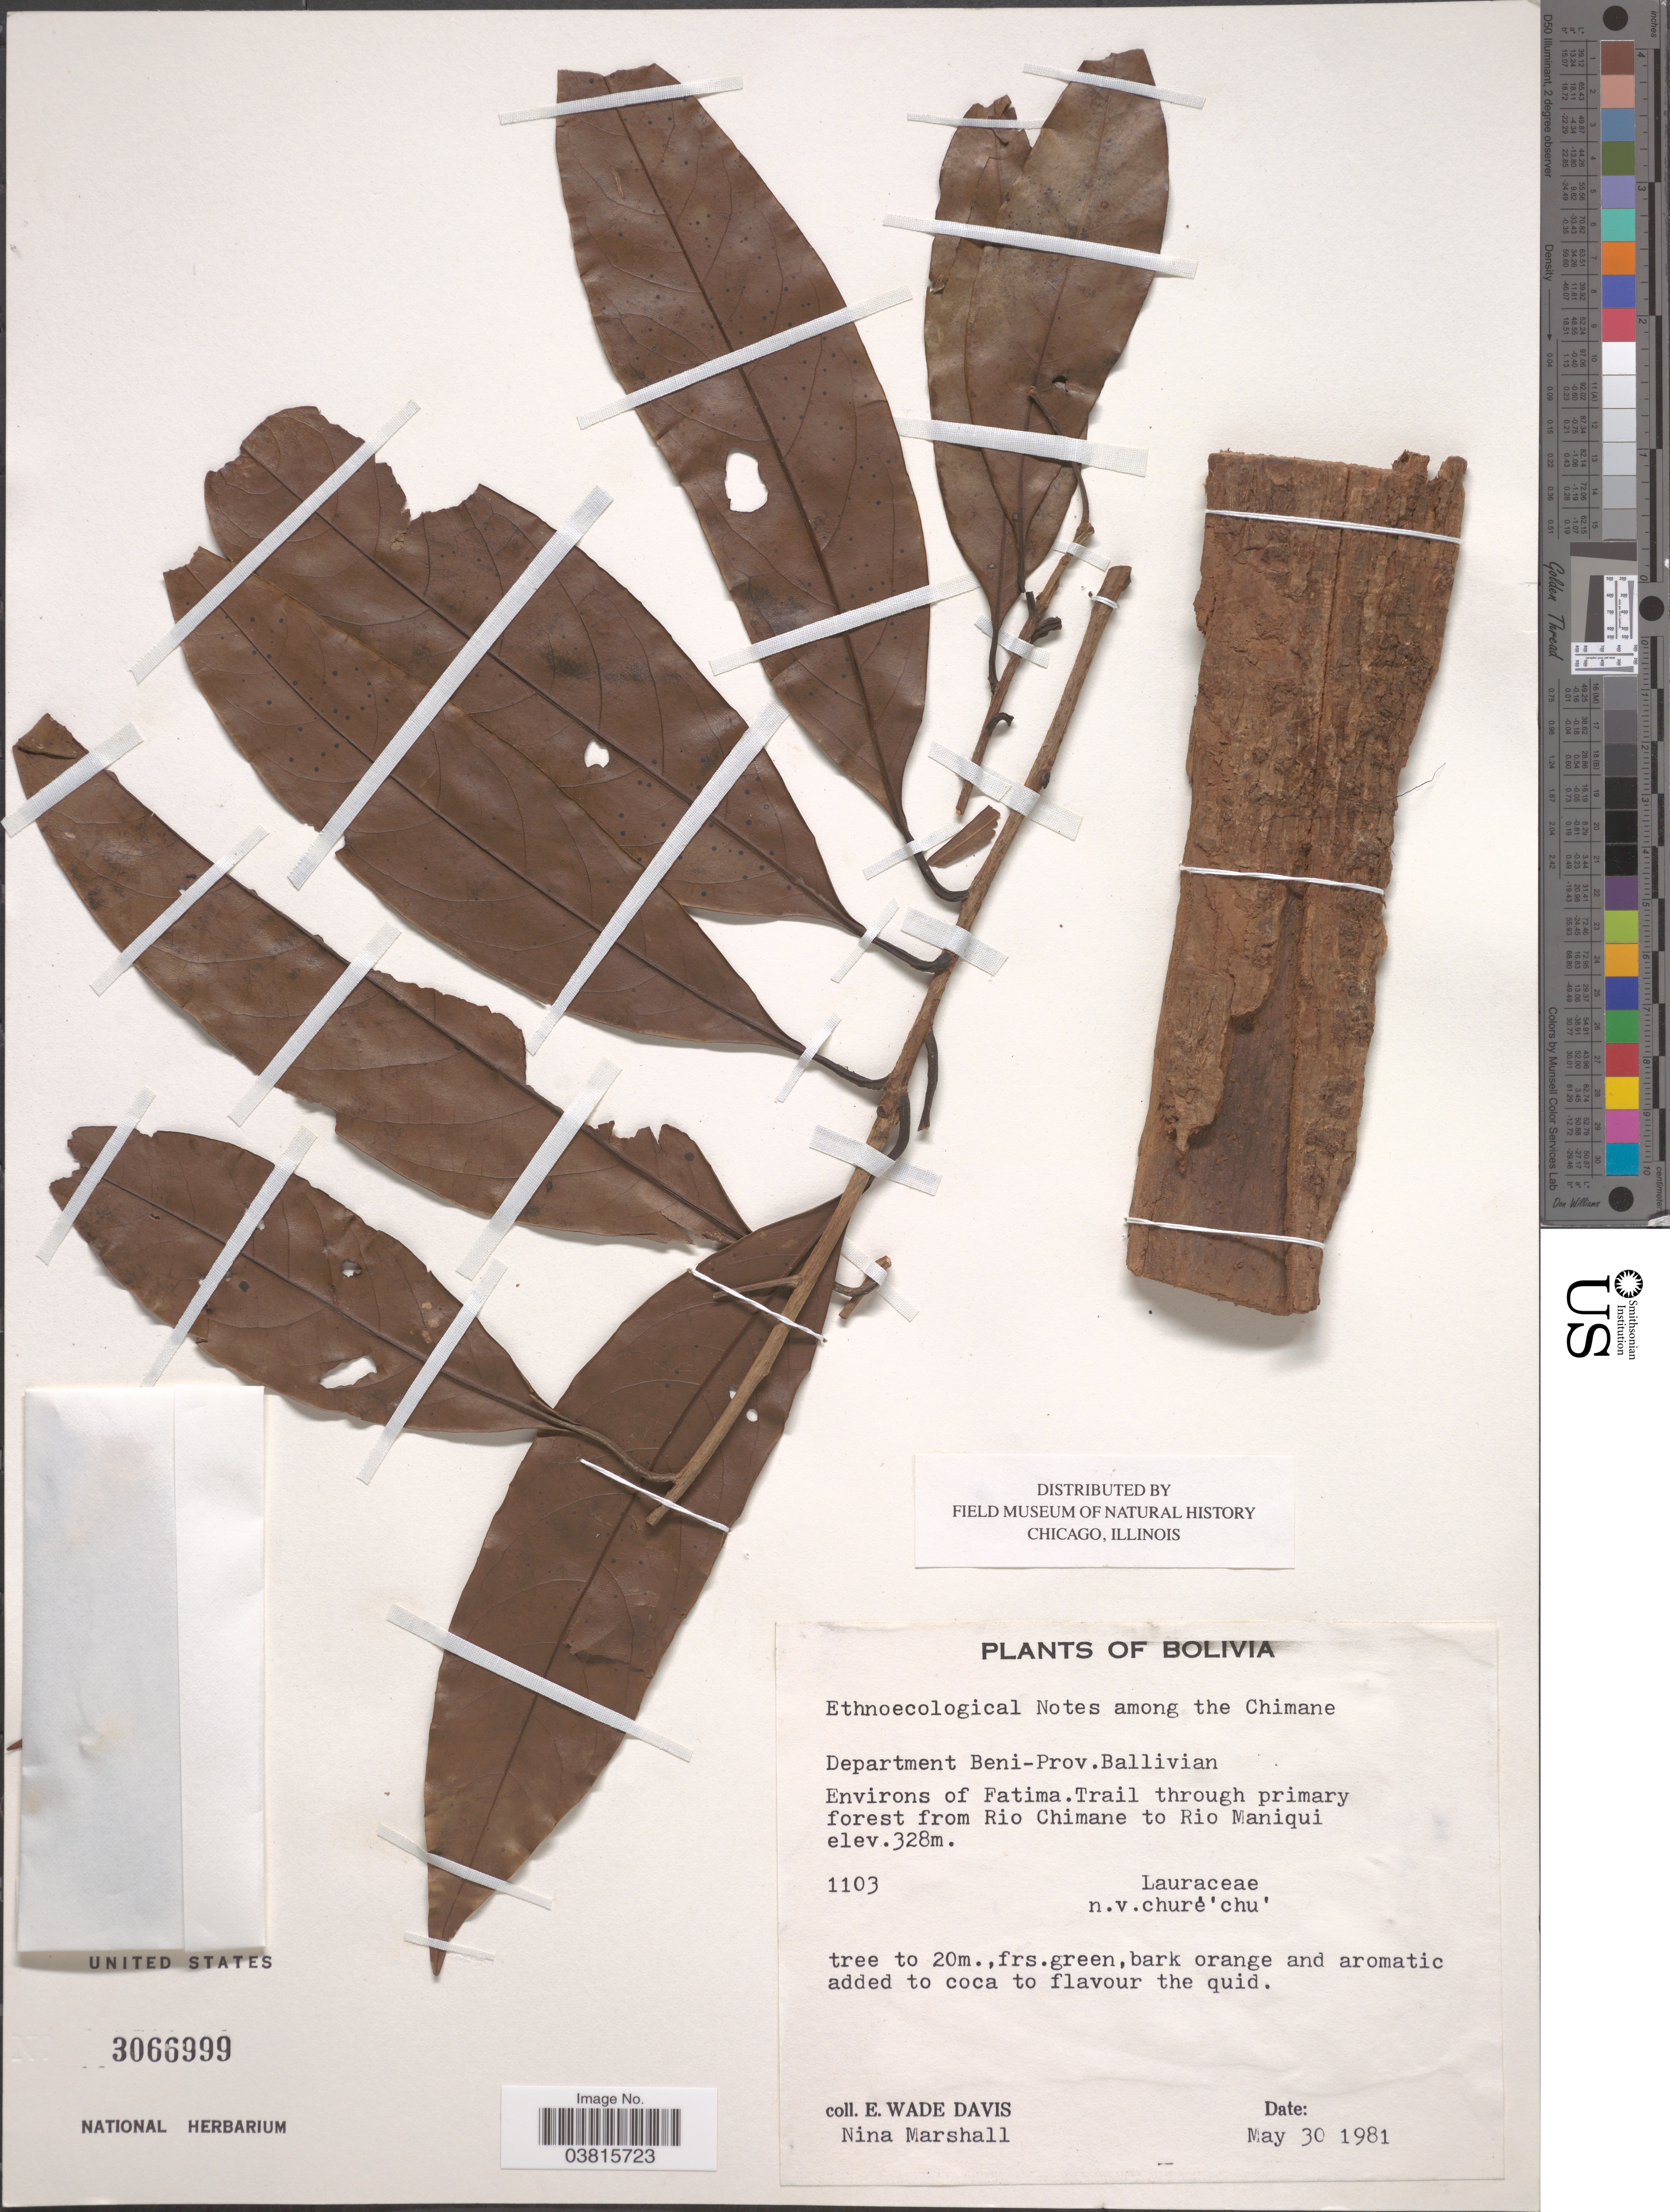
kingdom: Plantae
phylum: Tracheophyta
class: Magnoliopsida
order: Laurales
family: Lauraceae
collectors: E. Wade-Davis & N. Marshall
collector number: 1103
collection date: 1981-05-30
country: Bolivia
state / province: Beni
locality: Department Beni-Prov. Ballivian. Environs of Fatima.Trail through primary forest from Rio Chimane to Rio Maniqui.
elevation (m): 328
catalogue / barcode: US 3066999